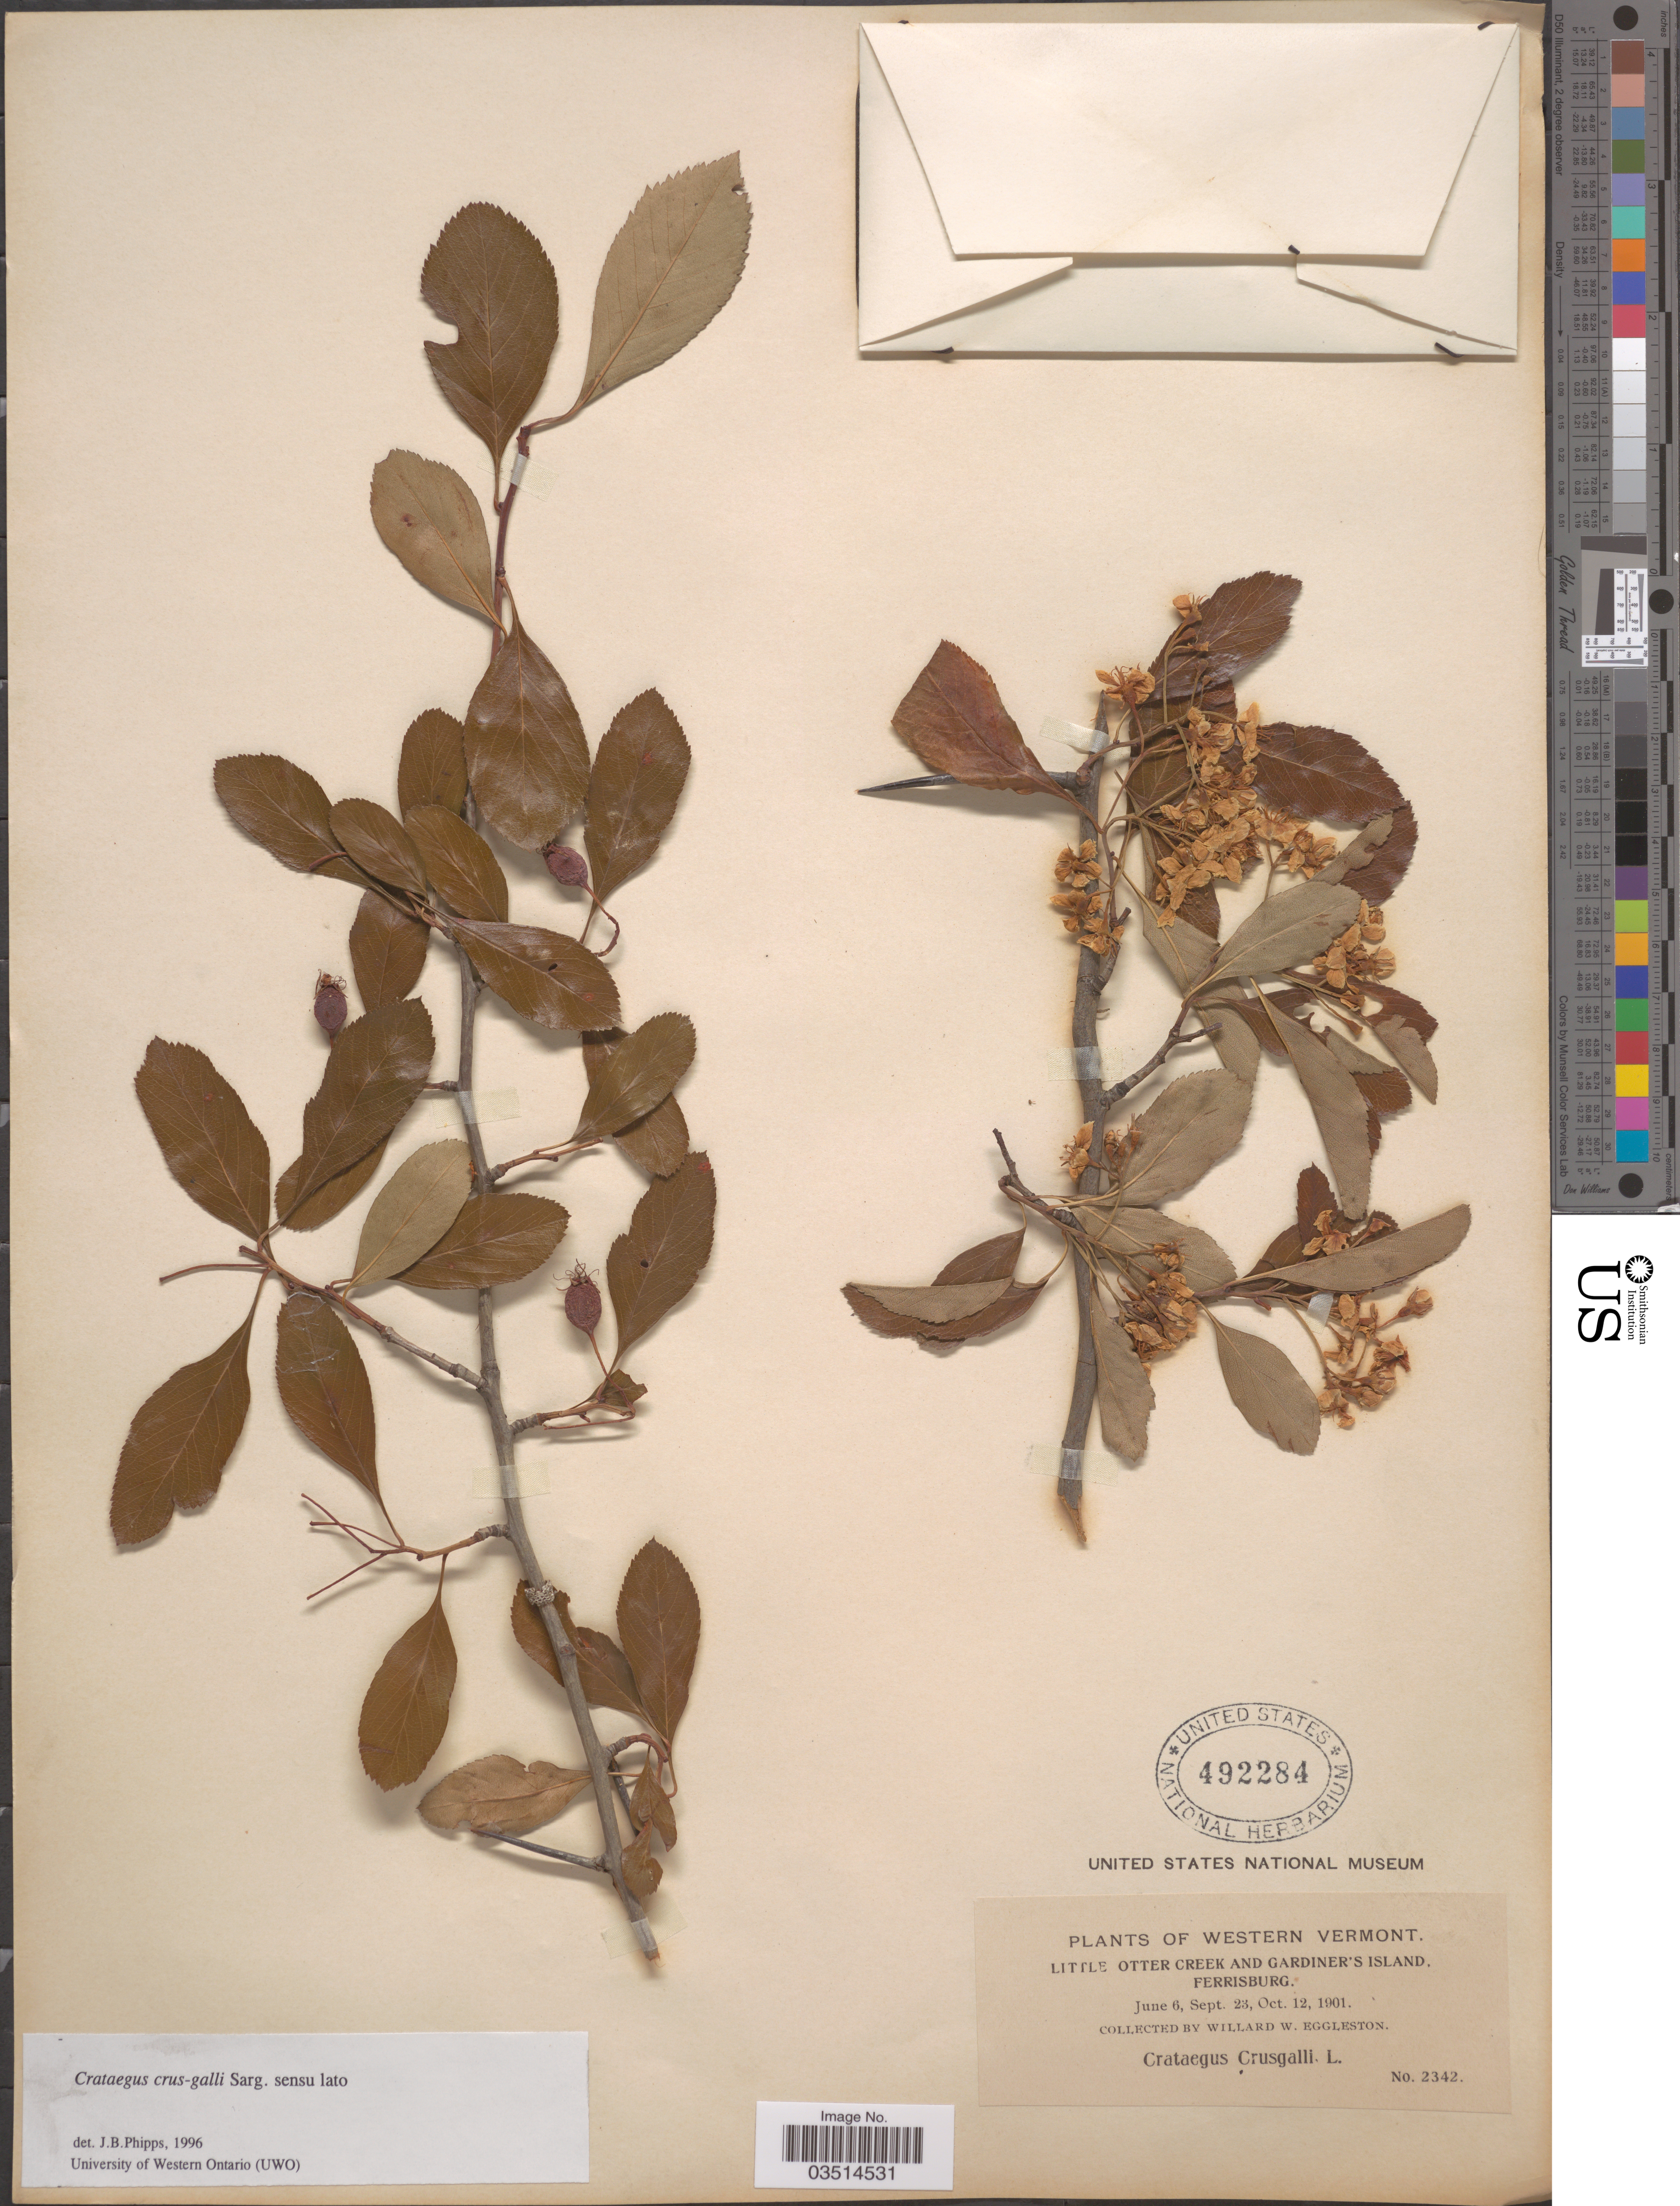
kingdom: Plantae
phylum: Tracheophyta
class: Magnoliopsida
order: Rosales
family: Rosaceae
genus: Crataegus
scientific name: Crataegus crus-galli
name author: L.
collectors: W. W. Eggleston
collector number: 2342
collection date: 1901-06-06/1901-10-12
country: United States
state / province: Vermont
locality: Western Vermont. Little Otter Creek and Gardiner's Island, Ferrisburg.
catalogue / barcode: US 492284